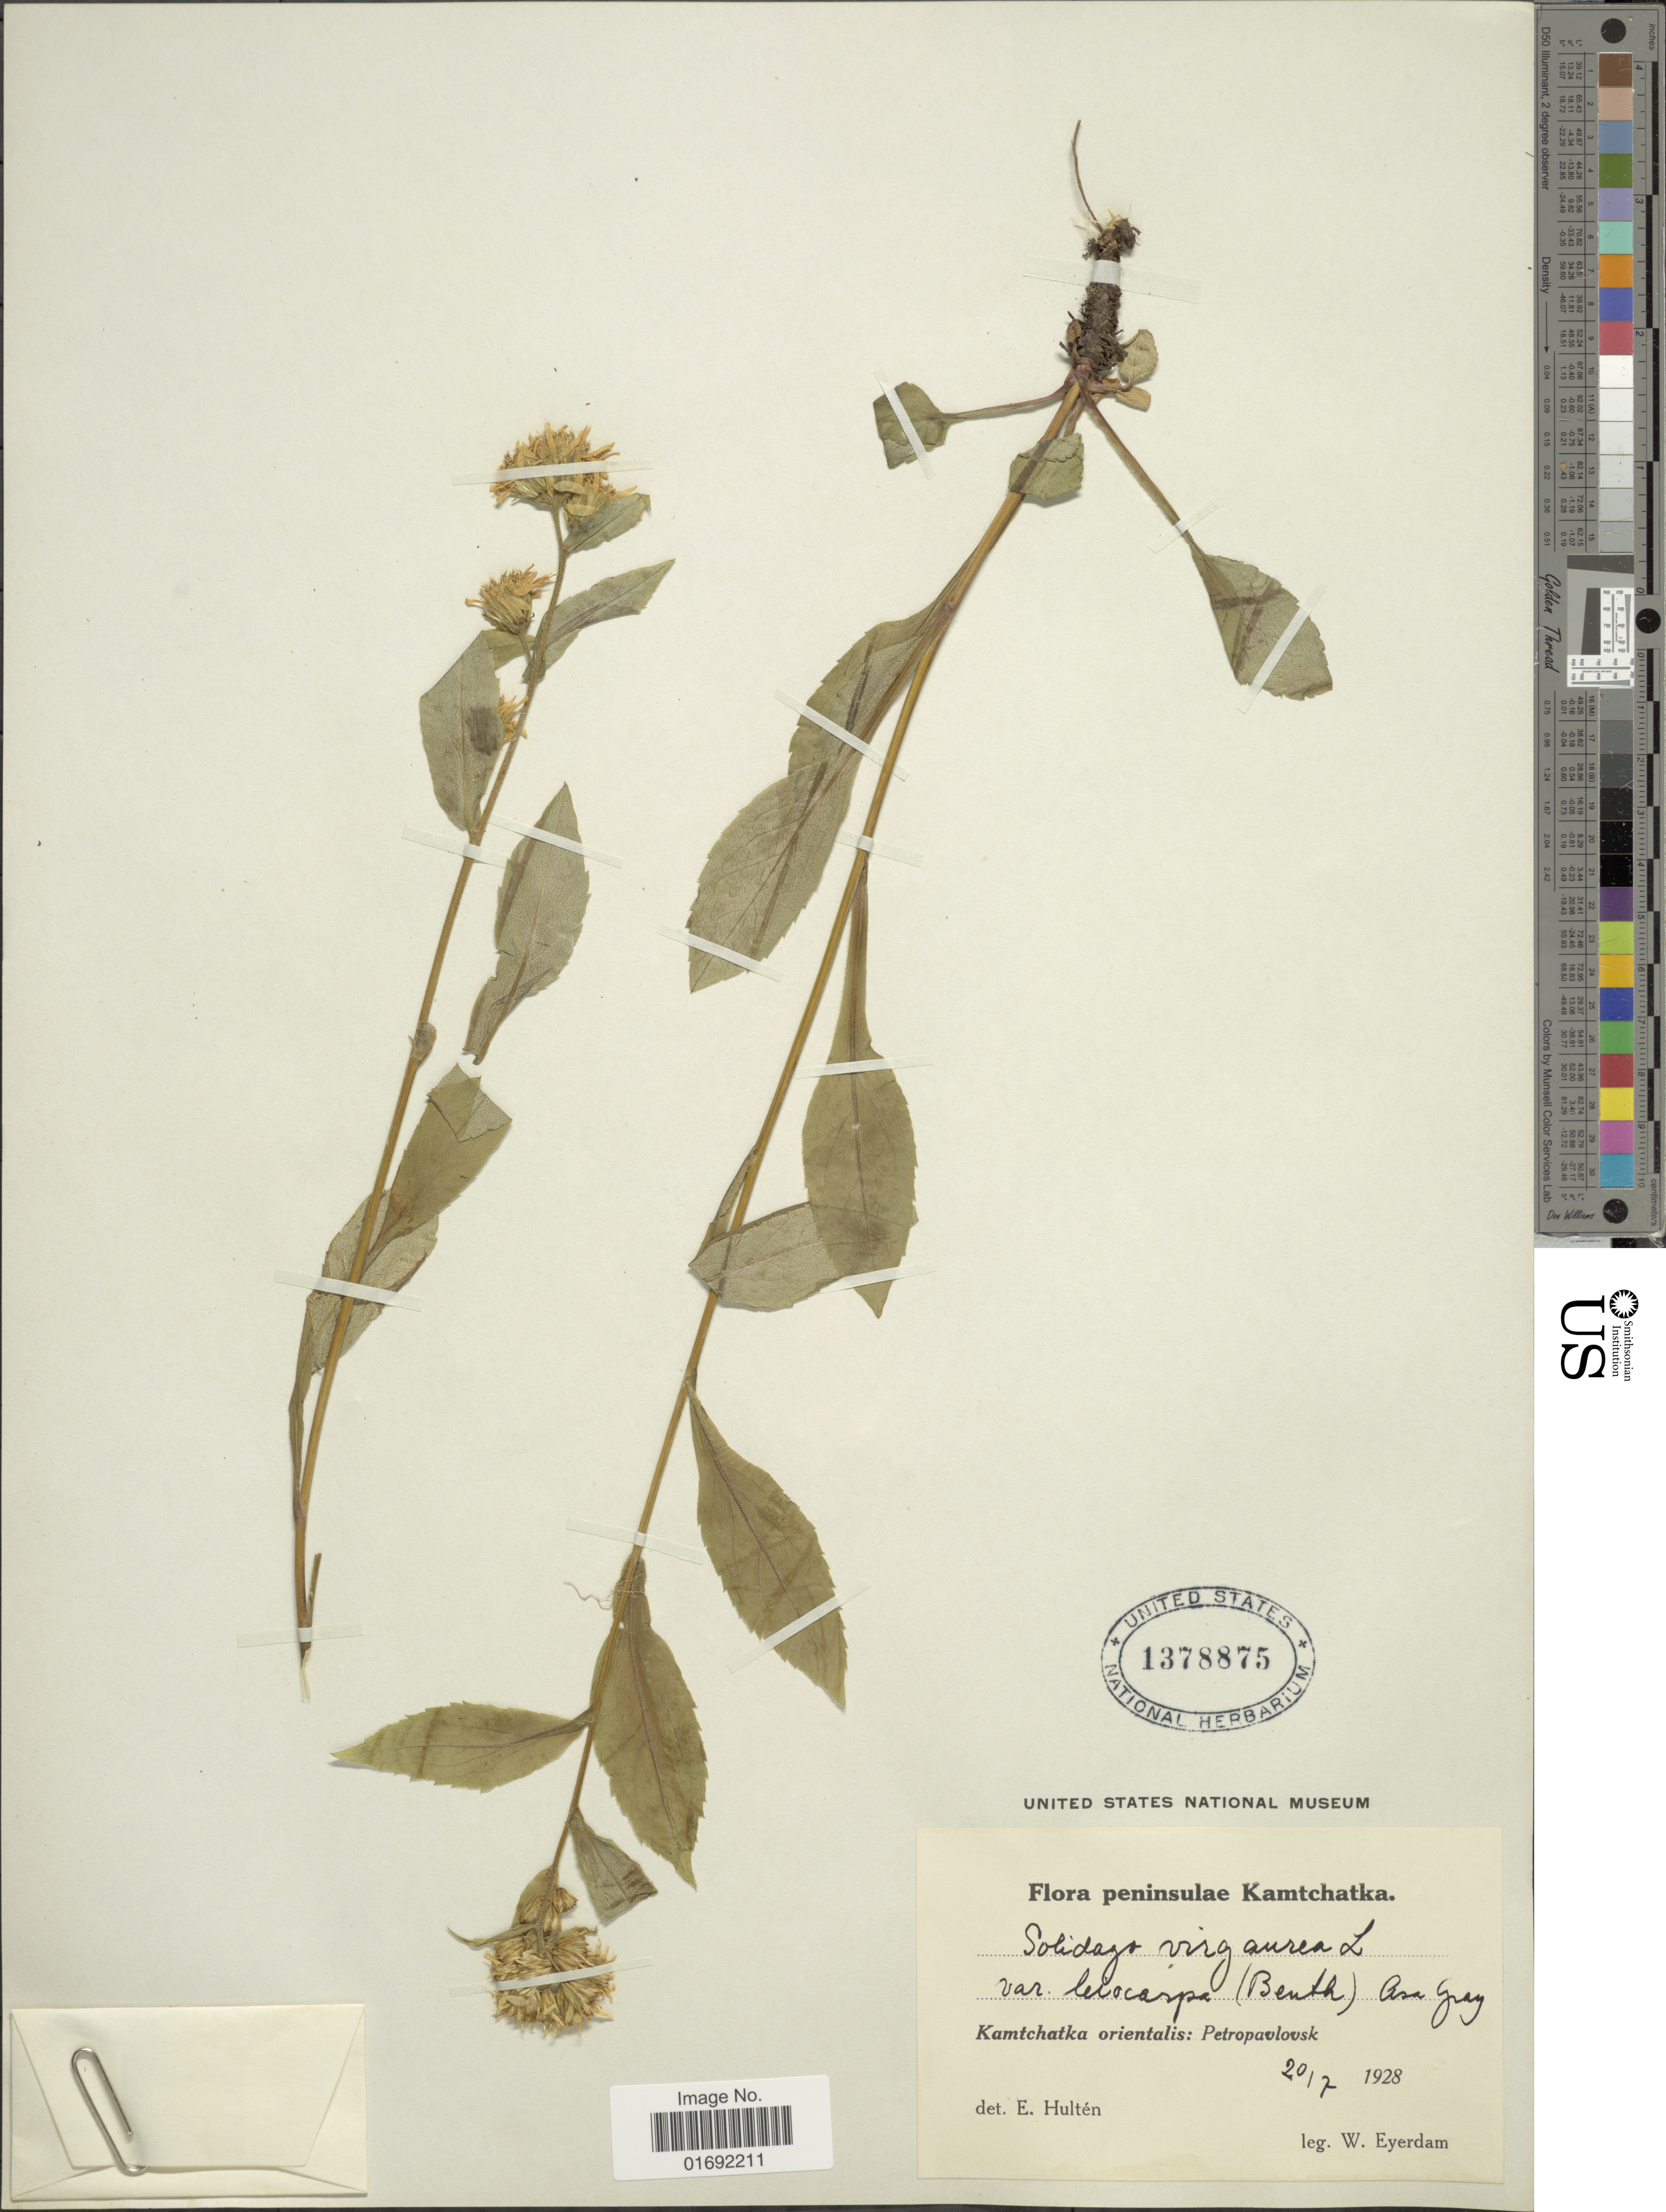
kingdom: Plantae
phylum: Tracheophyta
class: Magnoliopsida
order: Asterales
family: Asteraceae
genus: Solidago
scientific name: Solidago virgaurea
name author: L.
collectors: W. J. Eyerdam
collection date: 1928-07-20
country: Russian Federation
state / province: Kamchatka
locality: Peninsulae Kamtchatka, Kamtchatka Orientalis, Petropavlovsk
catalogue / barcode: US 1378875